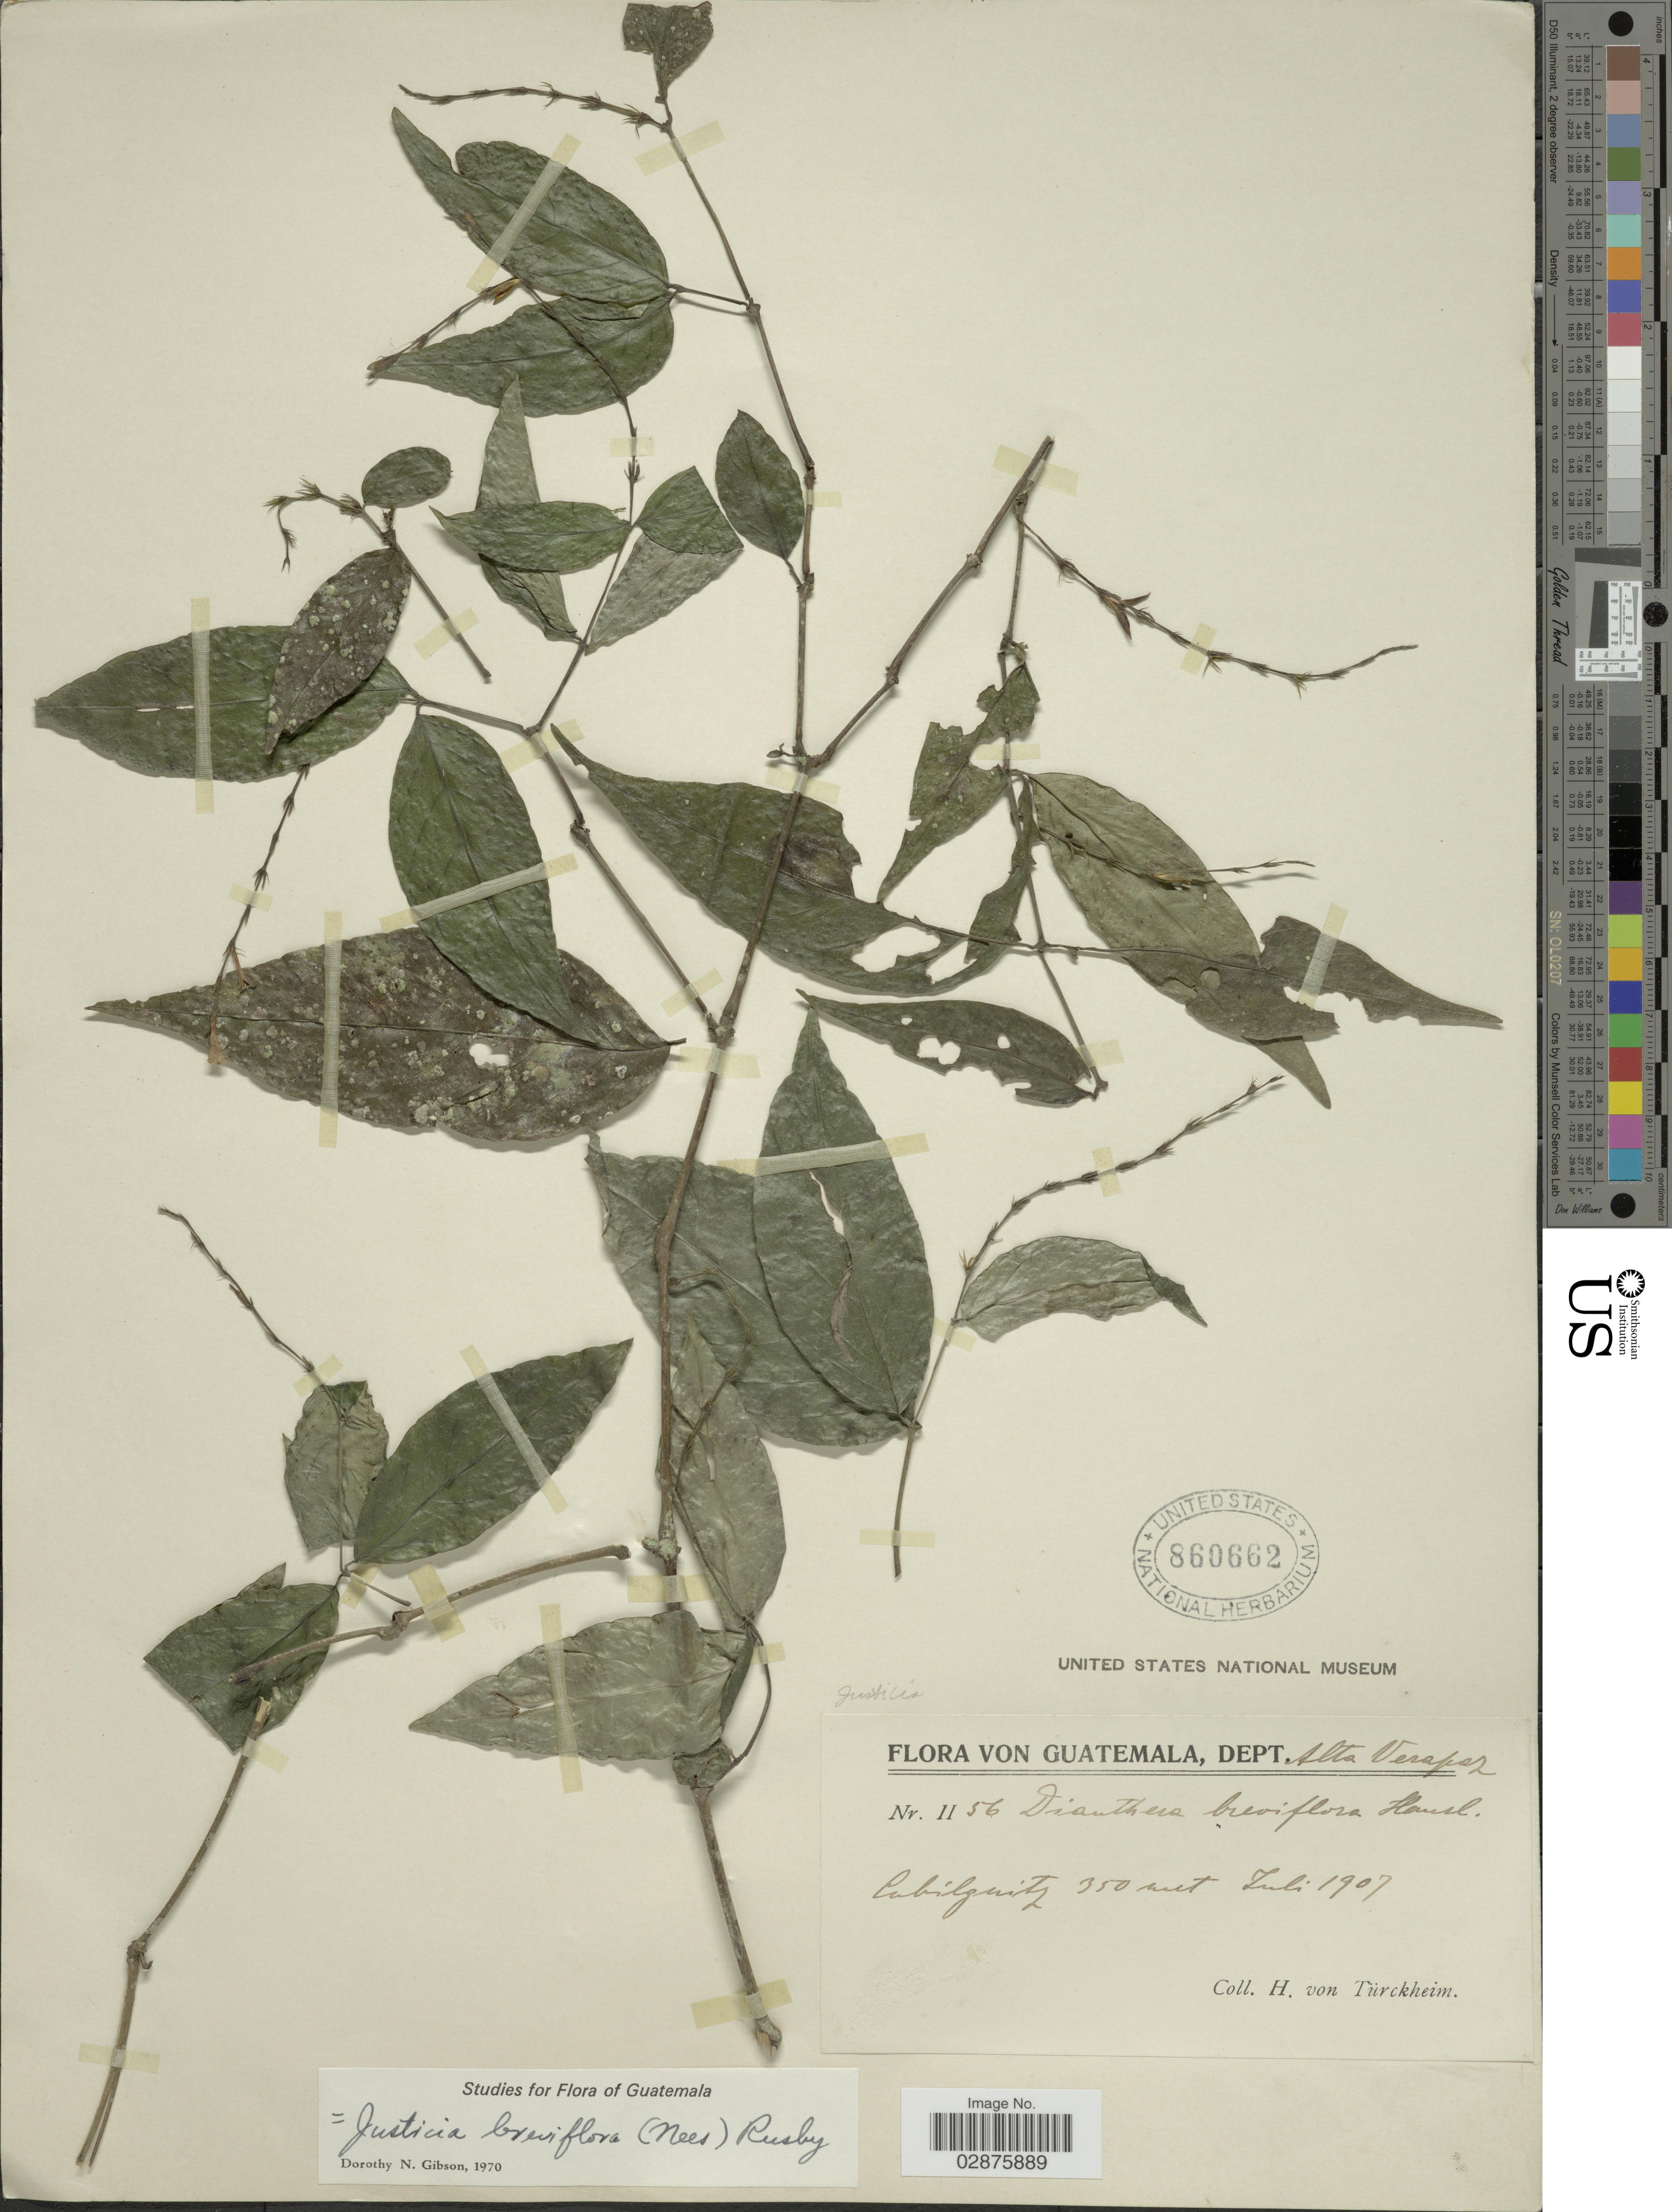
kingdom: Plantae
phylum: Tracheophyta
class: Magnoliopsida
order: Lamiales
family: Acanthaceae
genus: Justicia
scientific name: Justicia breviflora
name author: (Nees) Rusby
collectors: H. von Türckheim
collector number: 1156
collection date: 1907-07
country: Guatemala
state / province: Alta Verapaz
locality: Dept. Alta Verapaz, Cubilguitz.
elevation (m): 350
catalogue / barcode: US 860662